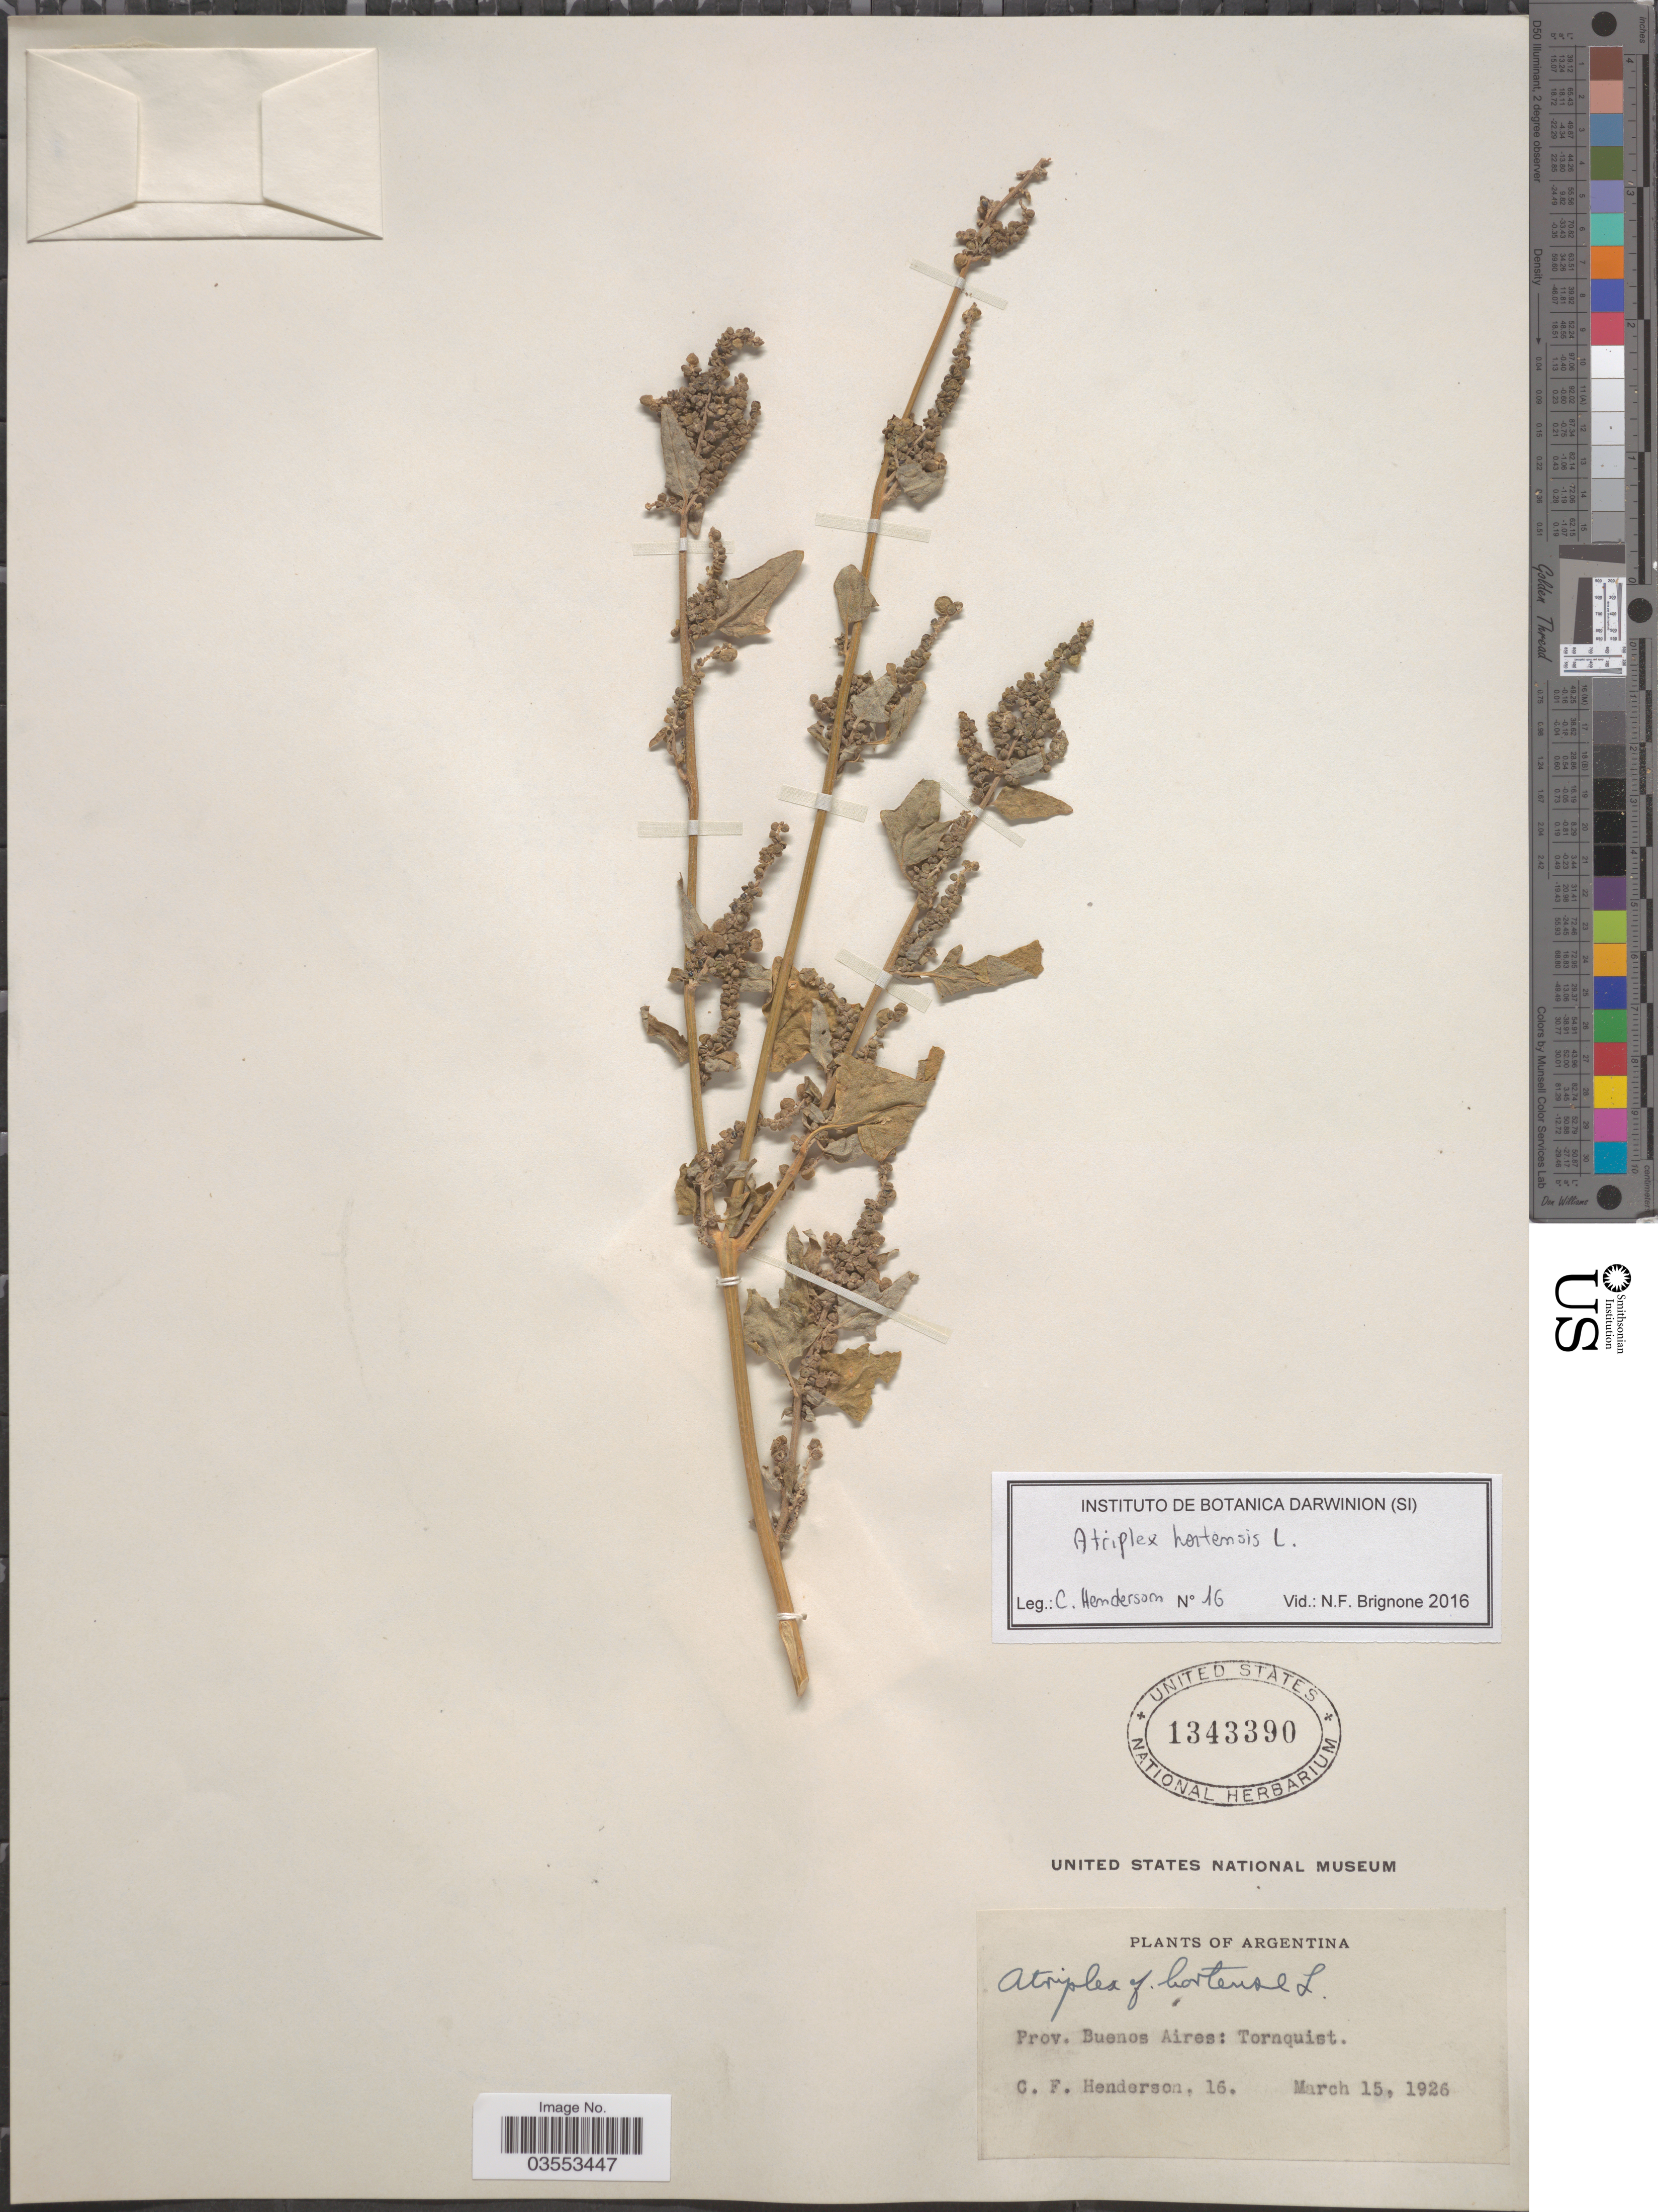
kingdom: Plantae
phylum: Tracheophyta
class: Magnoliopsida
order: Caryophyllales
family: Amaranthaceae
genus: Atriplex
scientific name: Atriplex hortensis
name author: L.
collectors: C. Henderson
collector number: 16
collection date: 1926-03-15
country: Argentina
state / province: Buenos Aires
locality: Tornquist.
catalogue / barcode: US 1343390